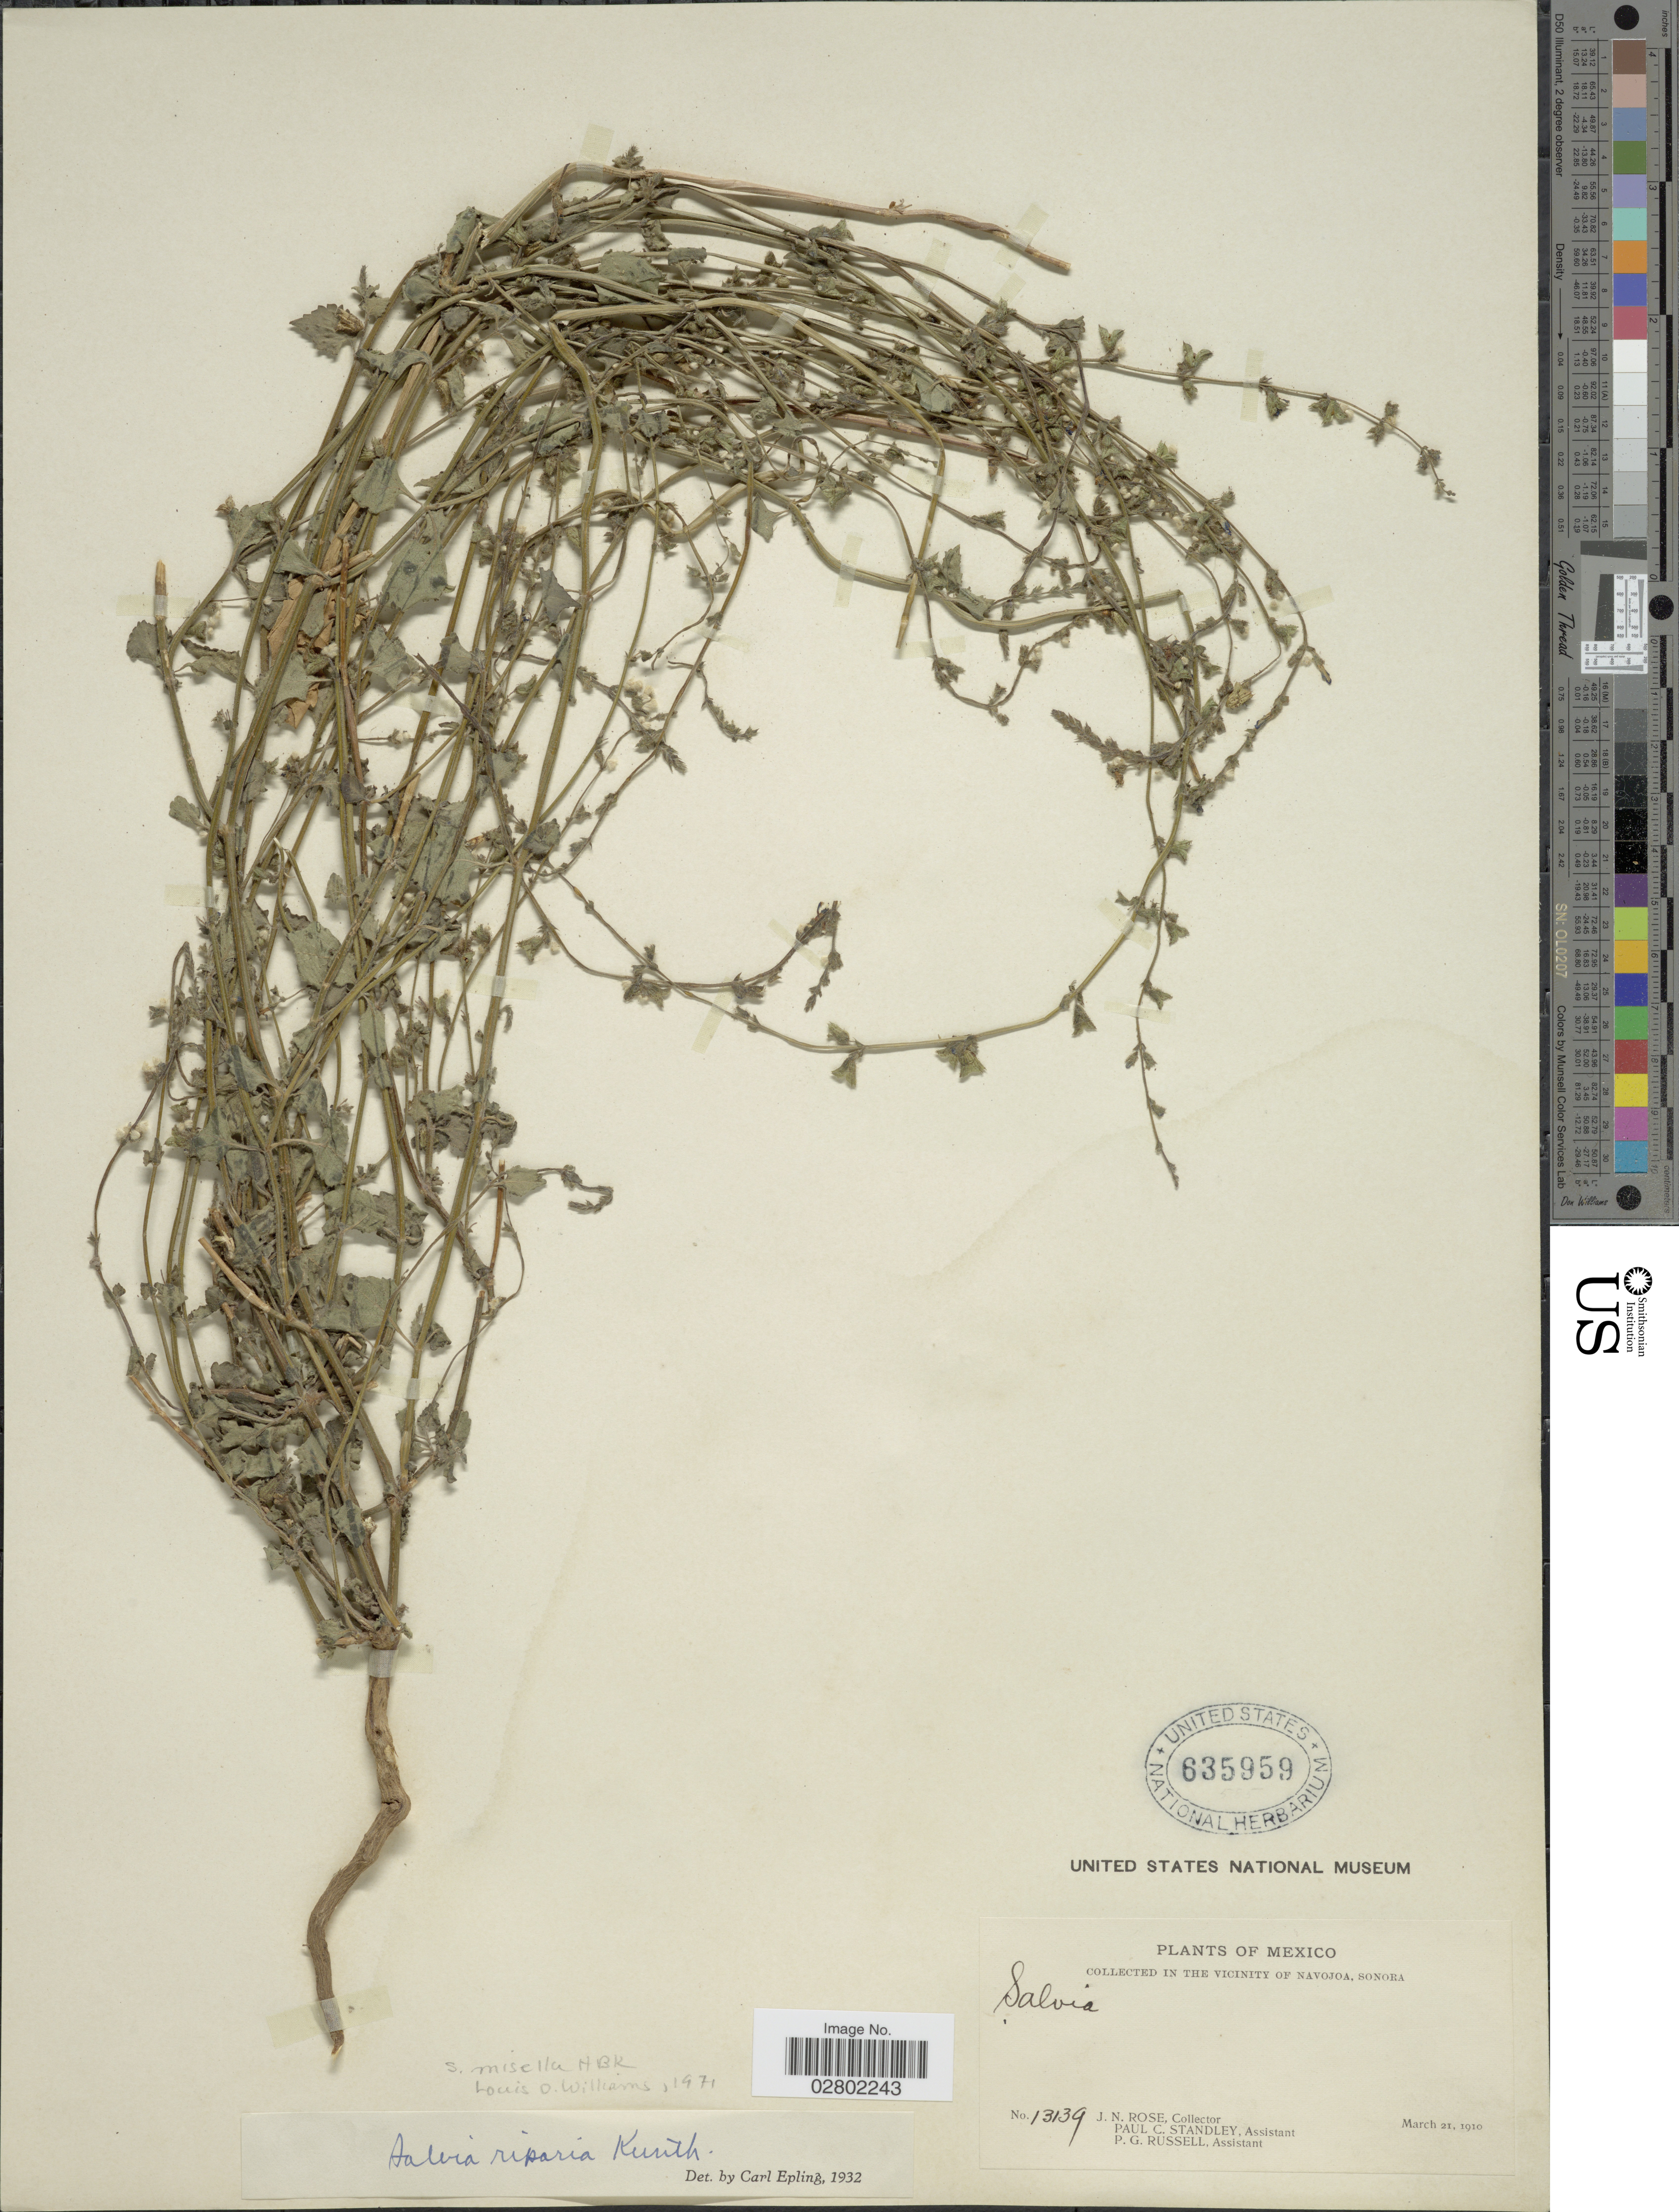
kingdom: Plantae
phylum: Tracheophyta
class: Magnoliopsida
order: Lamiales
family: Lamiaceae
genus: Salvia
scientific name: Salvia misella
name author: Kunth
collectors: J. N. Rose, P. C. Standley & P. G. Russell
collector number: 13139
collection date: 1910-03-21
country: Mexico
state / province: Sonora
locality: Vicinity of Navojoa.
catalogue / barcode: US 635959